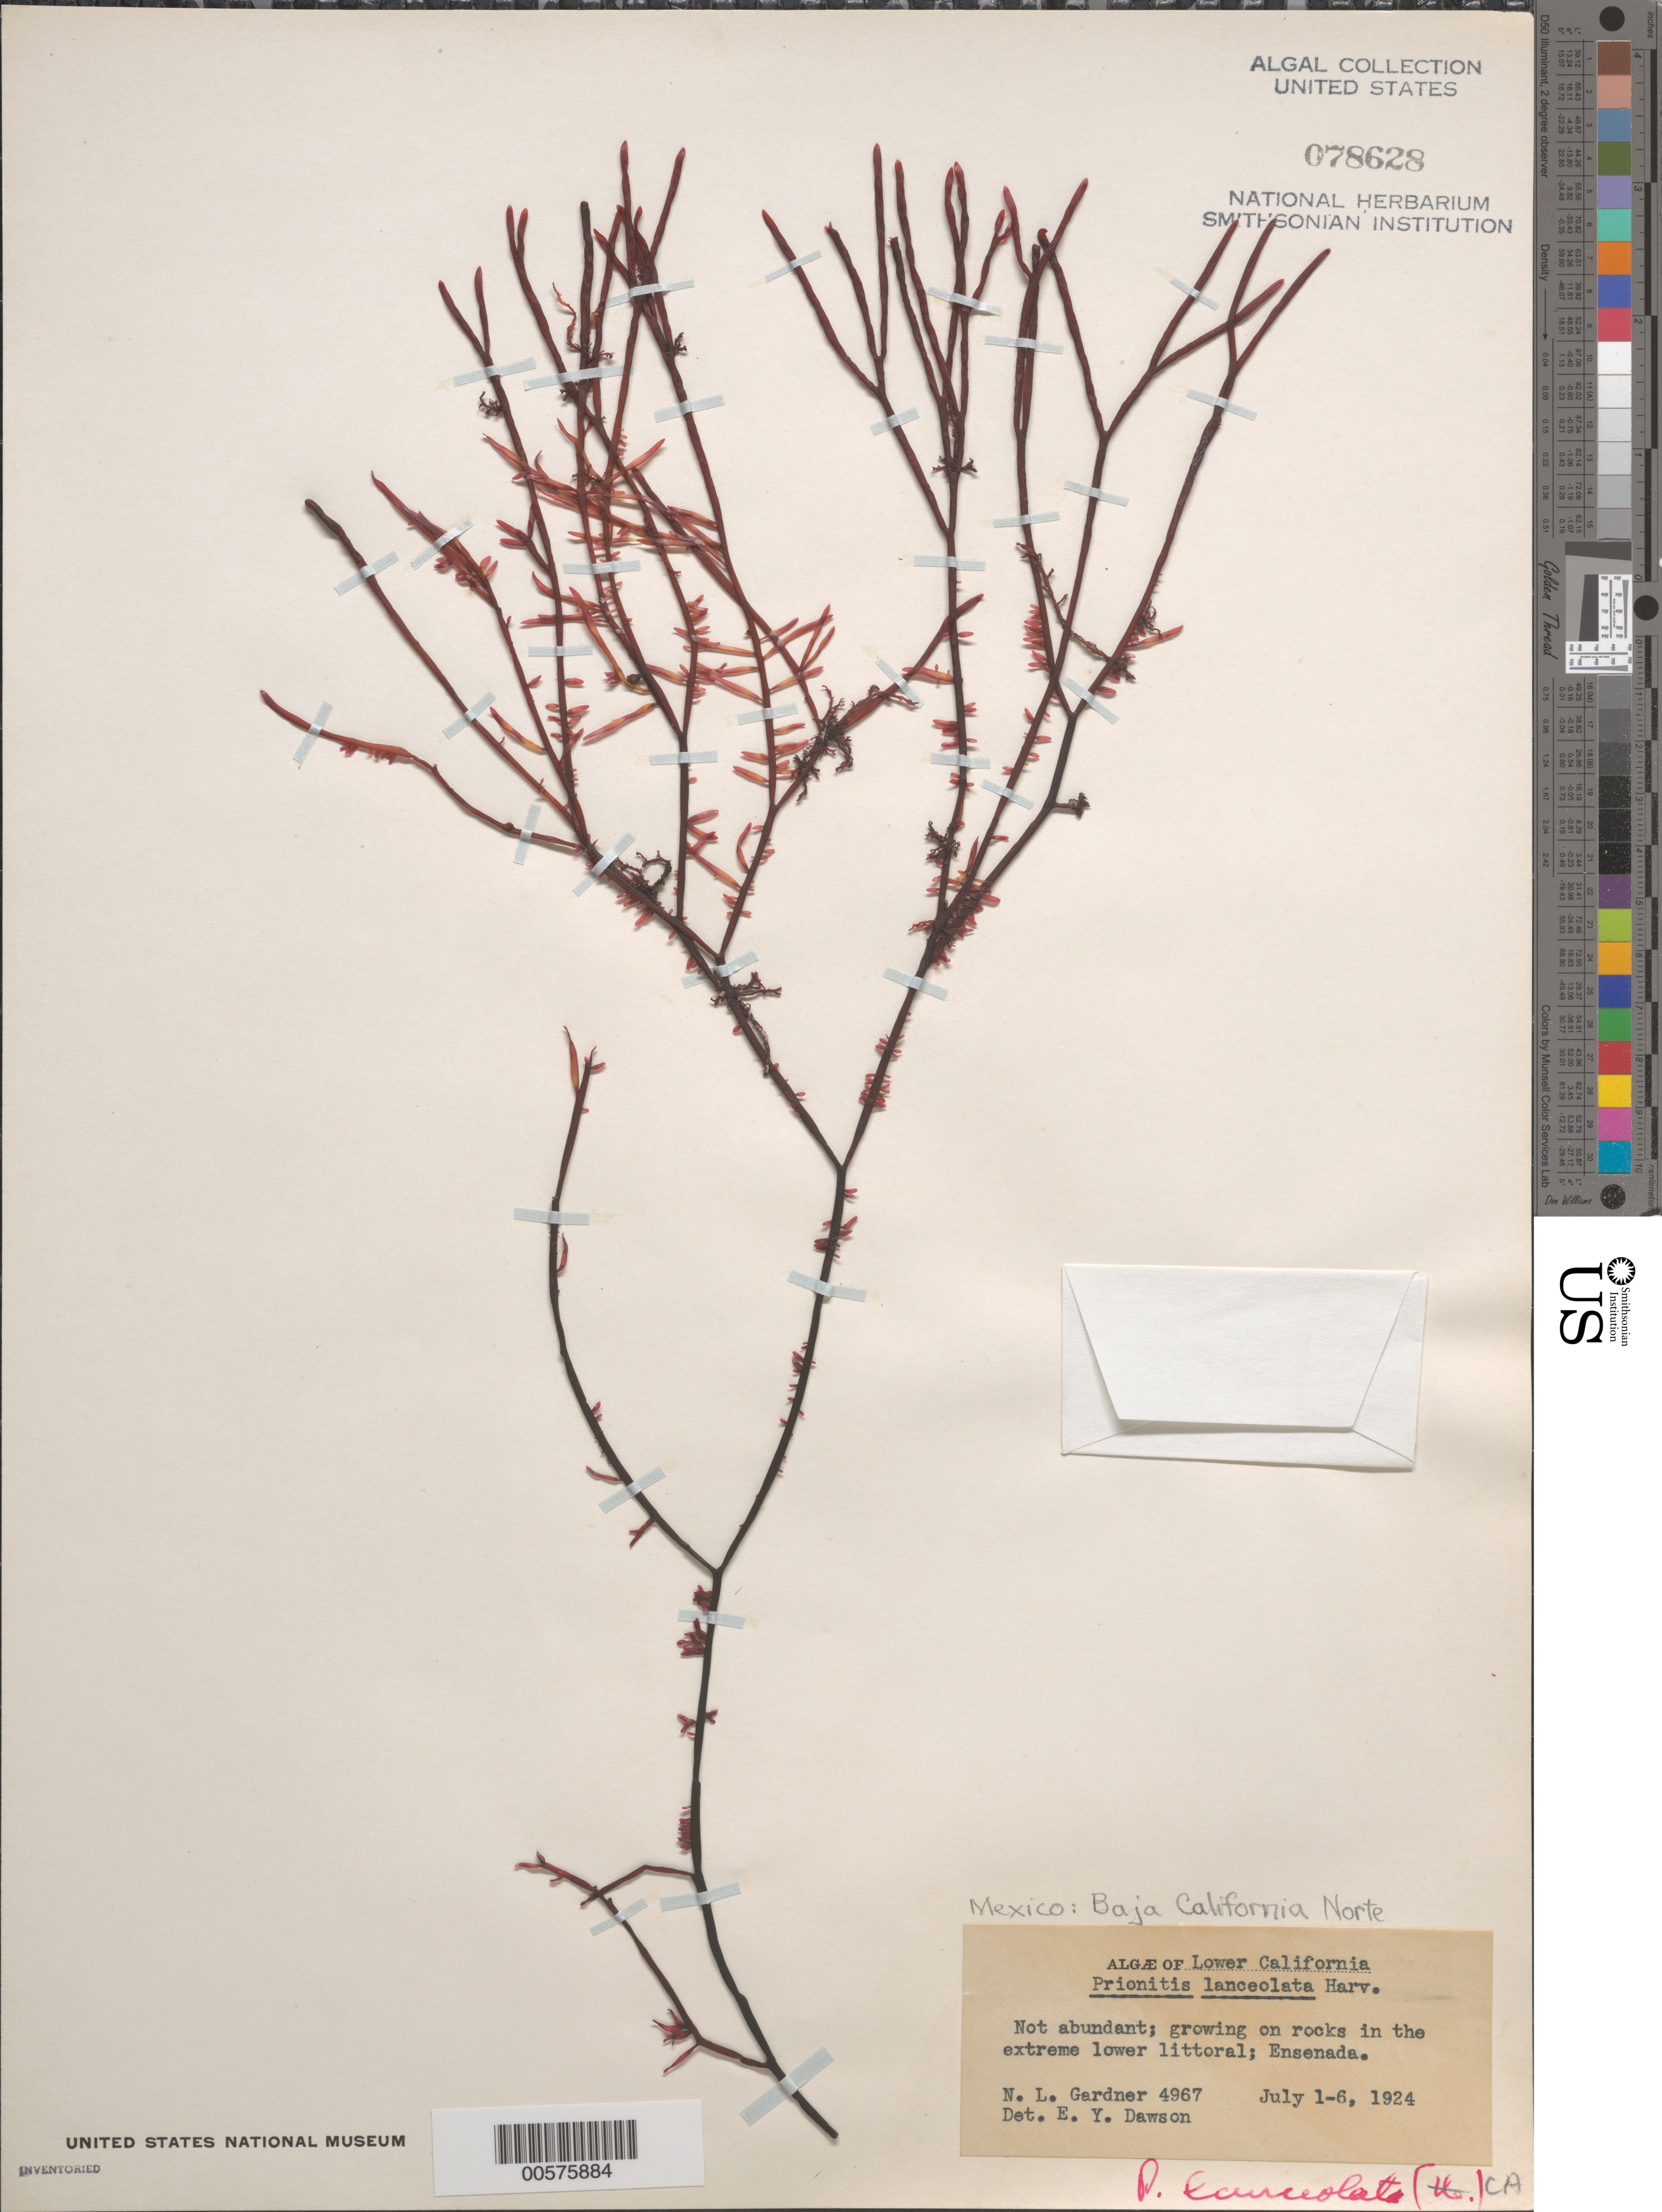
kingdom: Plantae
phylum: Rhodophyta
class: Florideophyceae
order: Cryptonemiales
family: Cryptonemiaceae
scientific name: Prionitis lanceolata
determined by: Dawson, E. Y.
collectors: N. Gardner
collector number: NLG 4967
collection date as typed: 01 Jul 1924 to 06 Jul 1924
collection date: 1924-07-01/1924-07-06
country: Mexico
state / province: Baja California Norte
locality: Ensenada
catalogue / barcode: US 78628